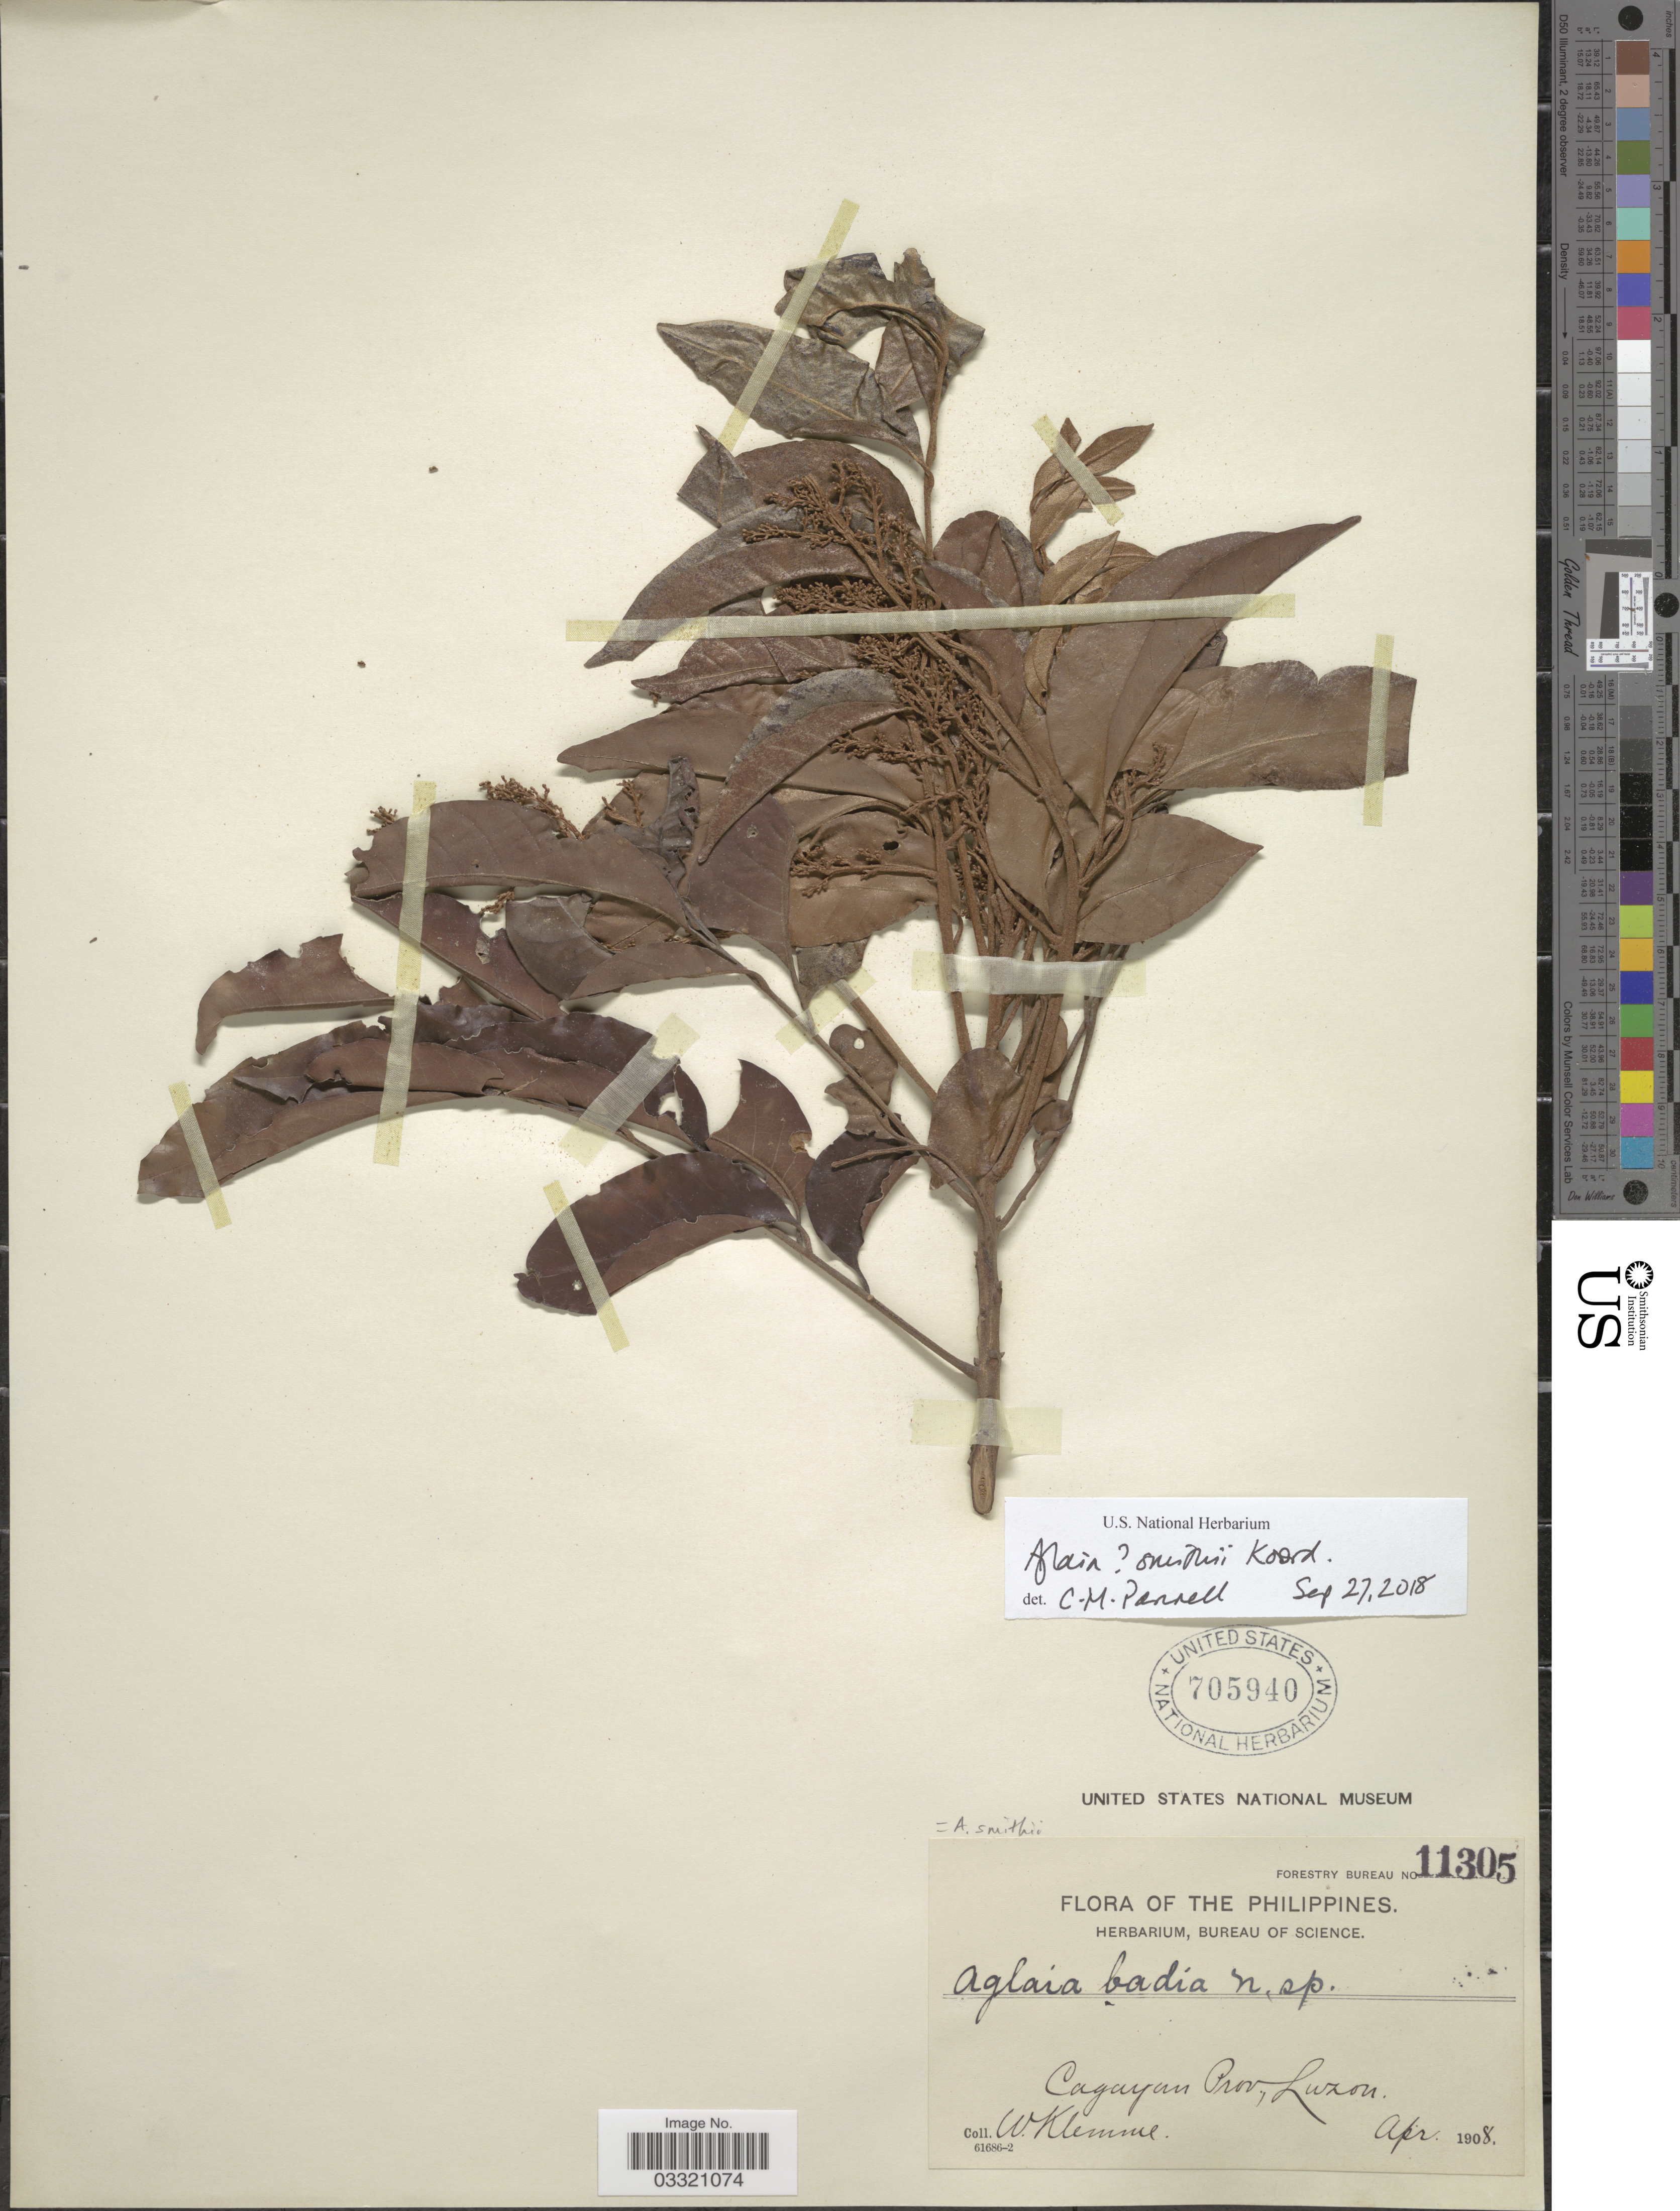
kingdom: Plantae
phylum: Tracheophyta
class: Magnoliopsida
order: Sapindales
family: Meliaceae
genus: Aglaia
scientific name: Aglaia smithii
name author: Koord.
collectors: W. Klemme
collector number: Forestry Bureau 11305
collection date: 1908-04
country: Philippines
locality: Cagayan Prov., Luzon.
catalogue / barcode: US 705940